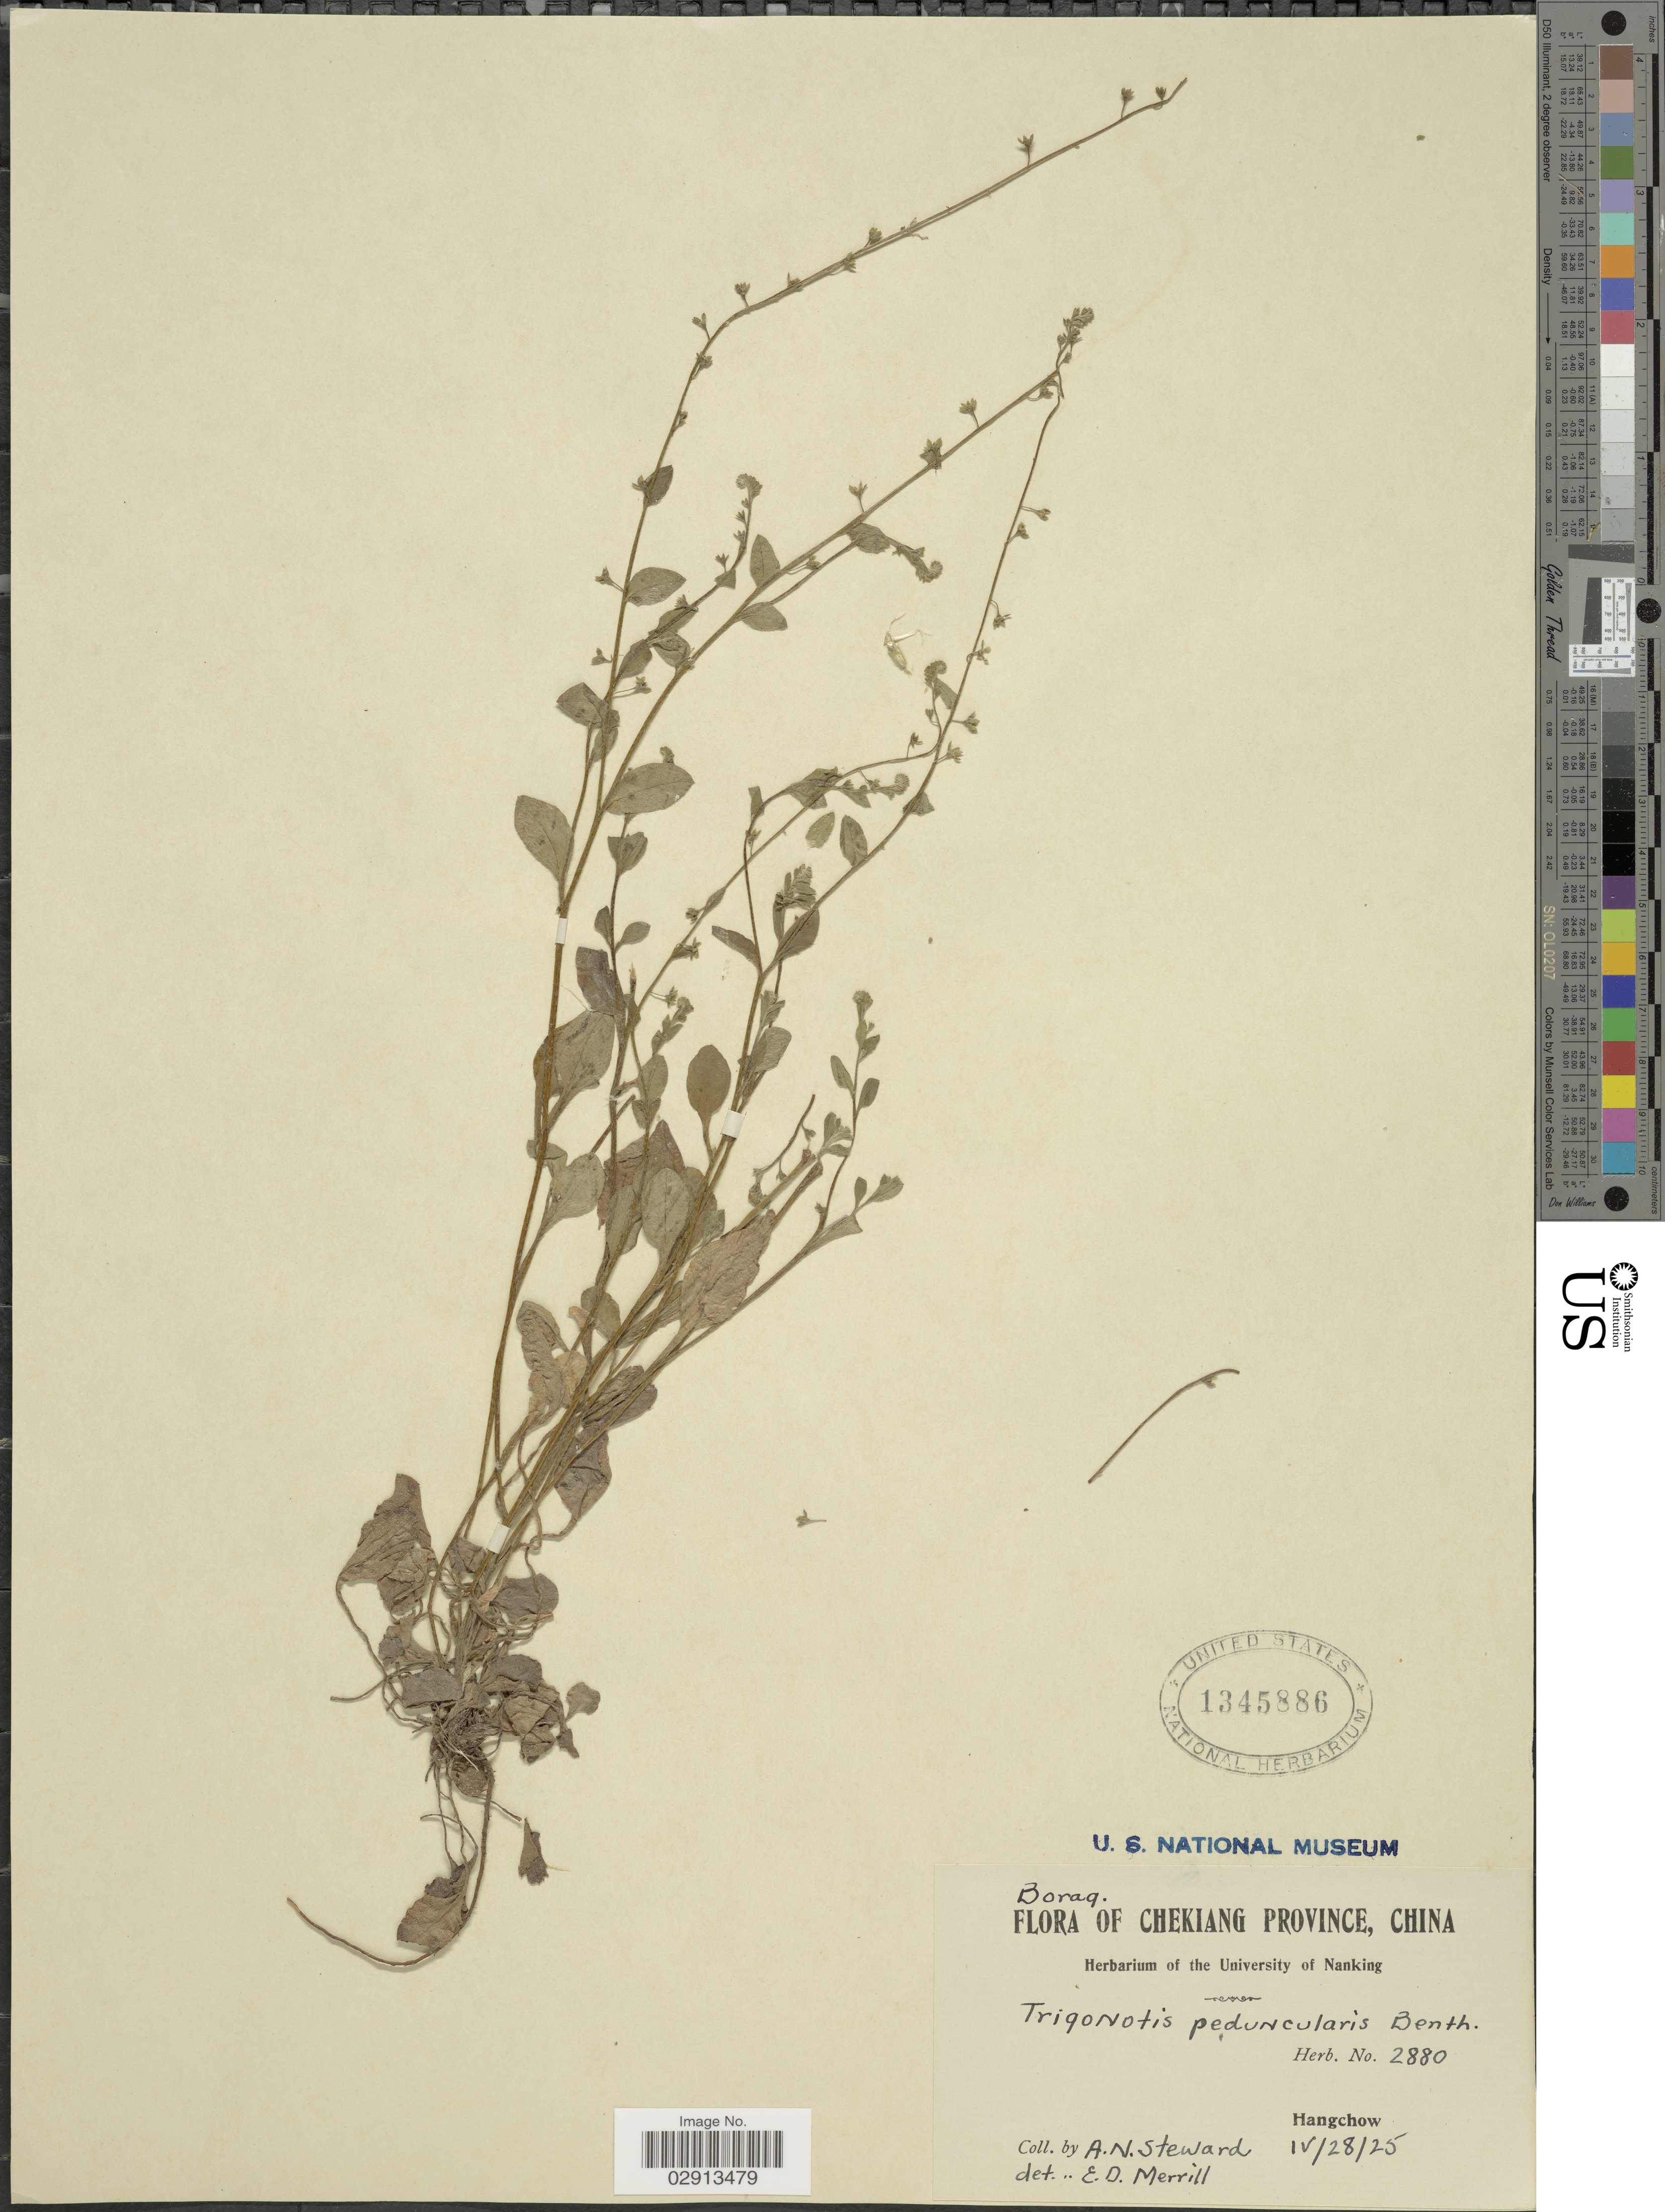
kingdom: Plantae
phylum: Tracheophyta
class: Magnoliopsida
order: Boraginales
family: Boraginaceae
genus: Trigonotis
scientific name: Trigonotis peduncularis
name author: (Trevis.) Benth. ex Baker et al.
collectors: A. N. Steward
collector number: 2880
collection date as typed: Transcribed d/m/y: 28/4/25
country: China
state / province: Zhejiang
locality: Chekiang Province. Hangchow.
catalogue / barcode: US 1345886